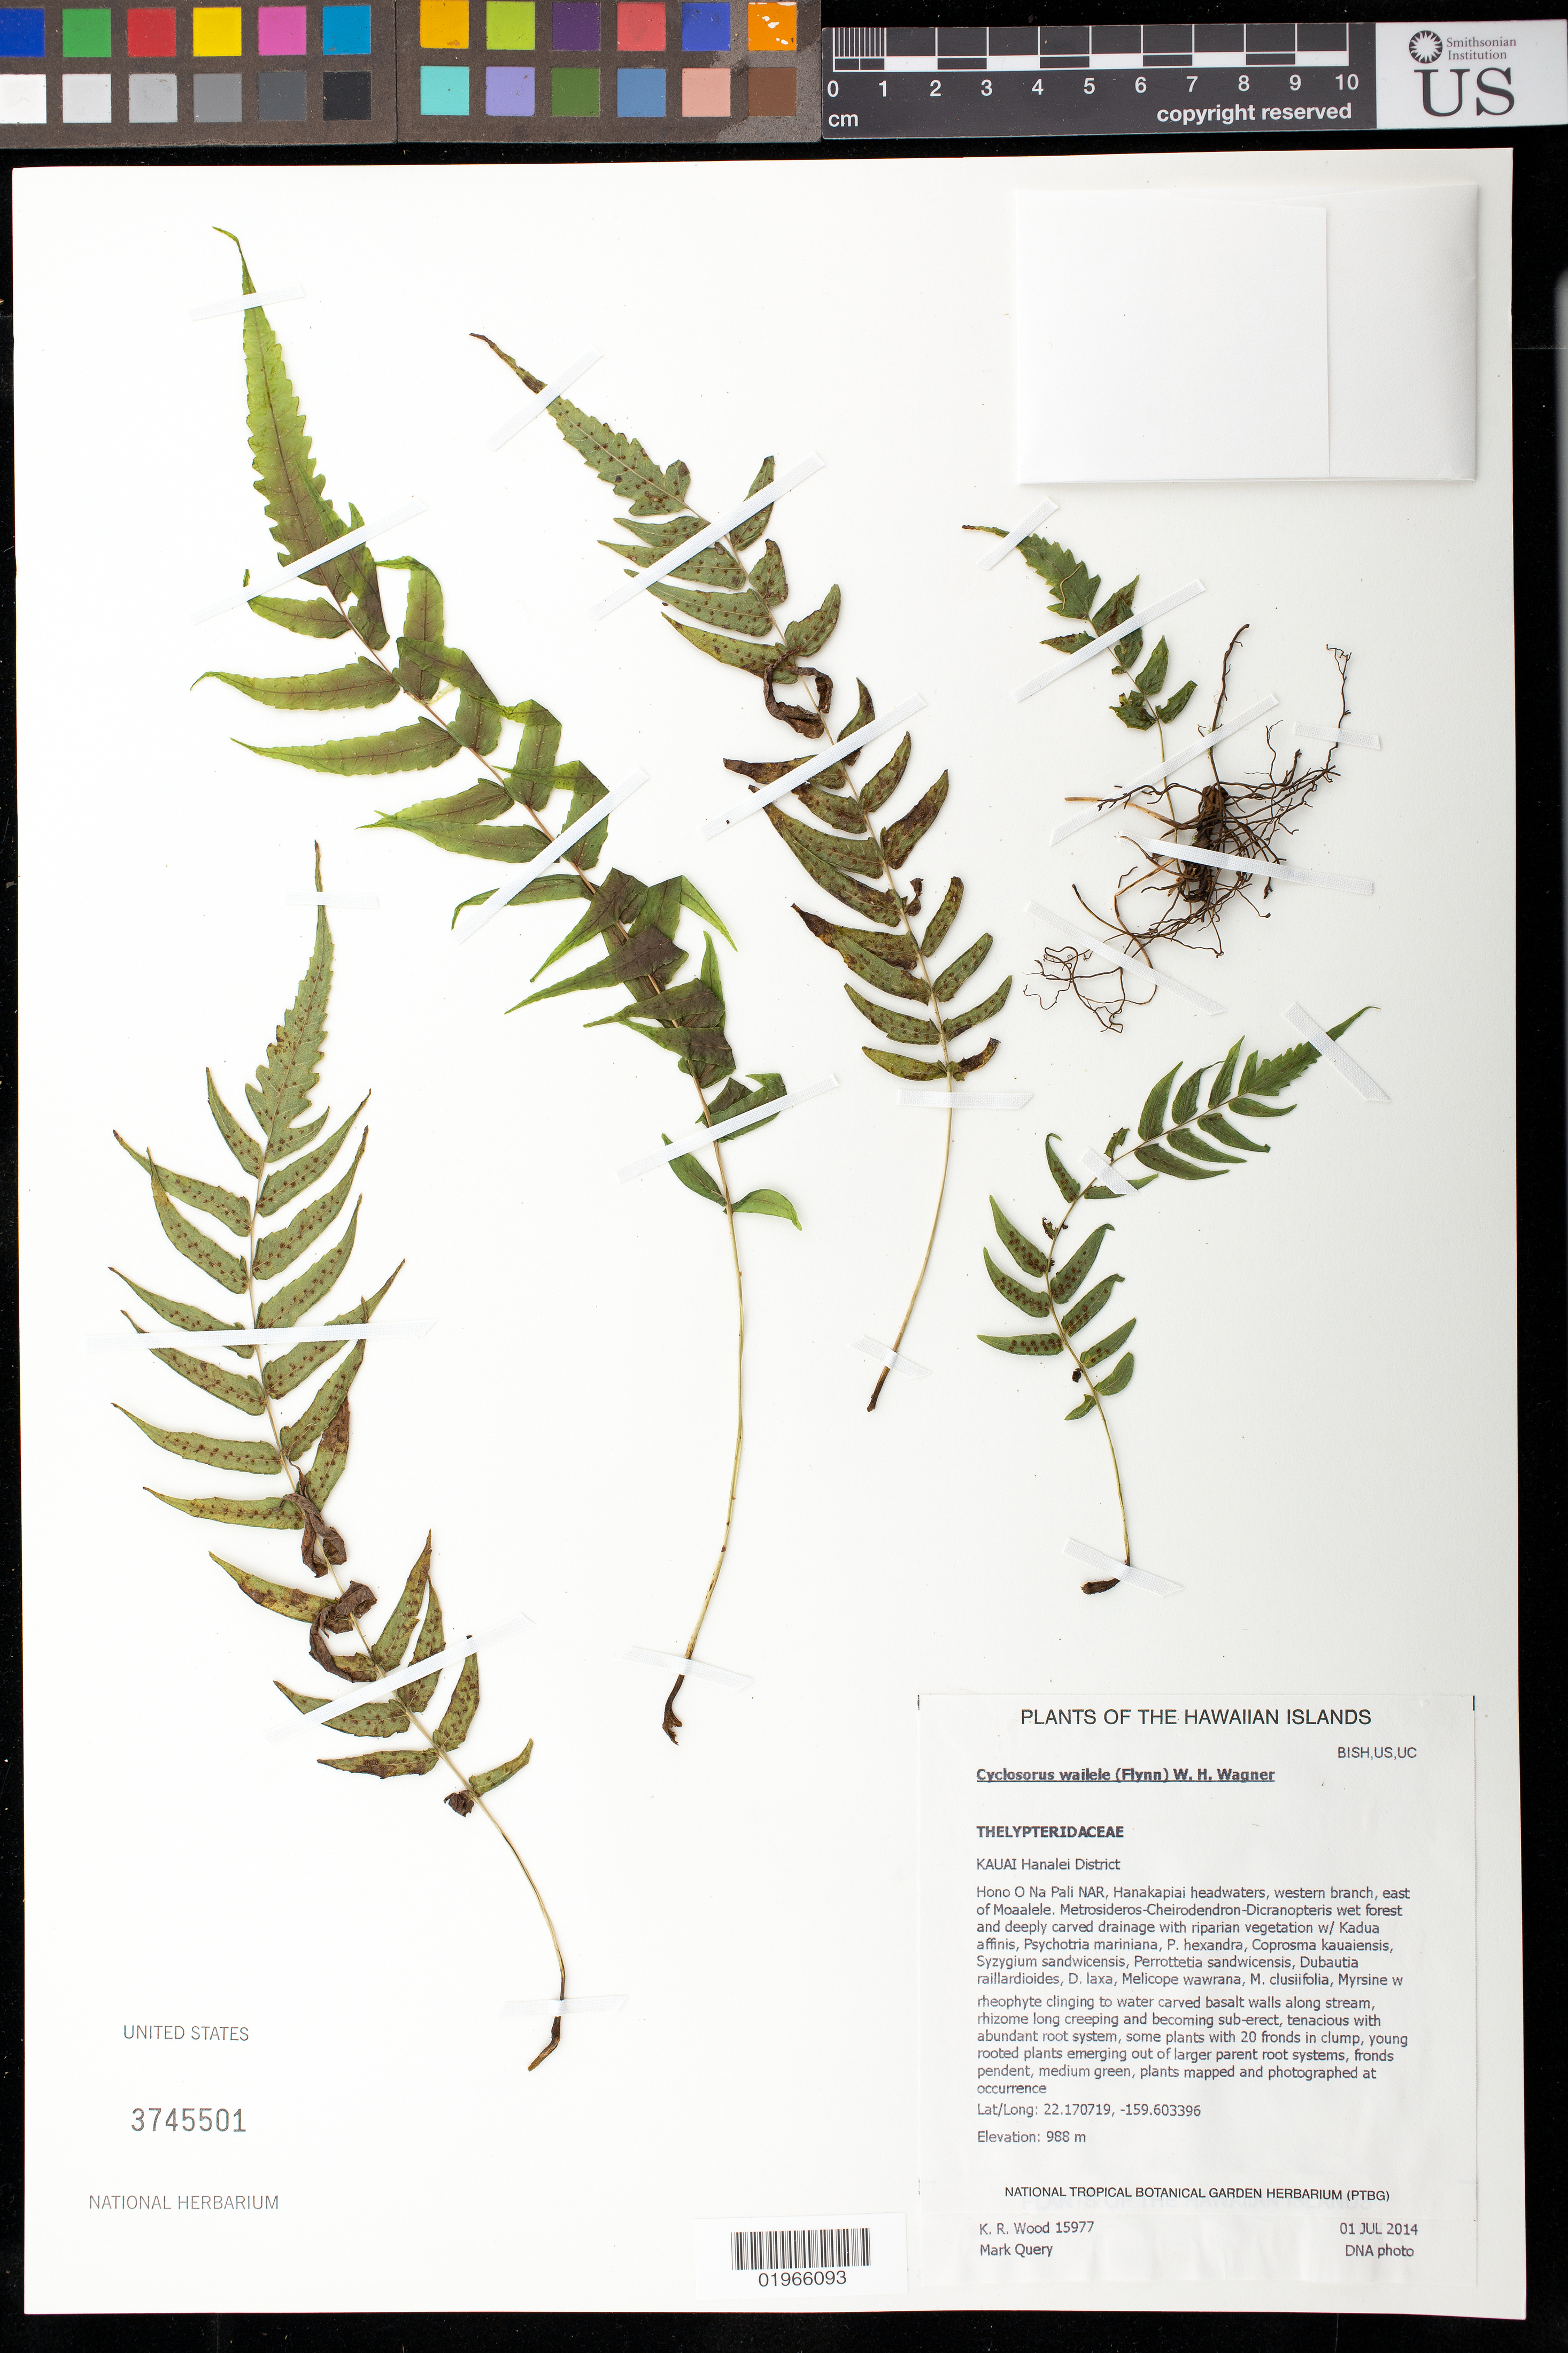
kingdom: Plantae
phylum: Tracheophyta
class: Polypodiopsida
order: Polypodiales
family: Thelypteridaceae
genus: Christella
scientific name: Christella wailele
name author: (Flynn) D.D. Palmer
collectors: K. R. Wood & M. Query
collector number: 15977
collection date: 2014-07-01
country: United States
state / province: Hawaii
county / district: Kauai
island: Kaua'i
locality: Hanalei District, Hono O Na Pali NAR, Hanakapiai headwaters, western branch, east of Moaalele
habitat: Wet forest and deeply carved drainage with riparian vegetation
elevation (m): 988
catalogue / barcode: US 3745501